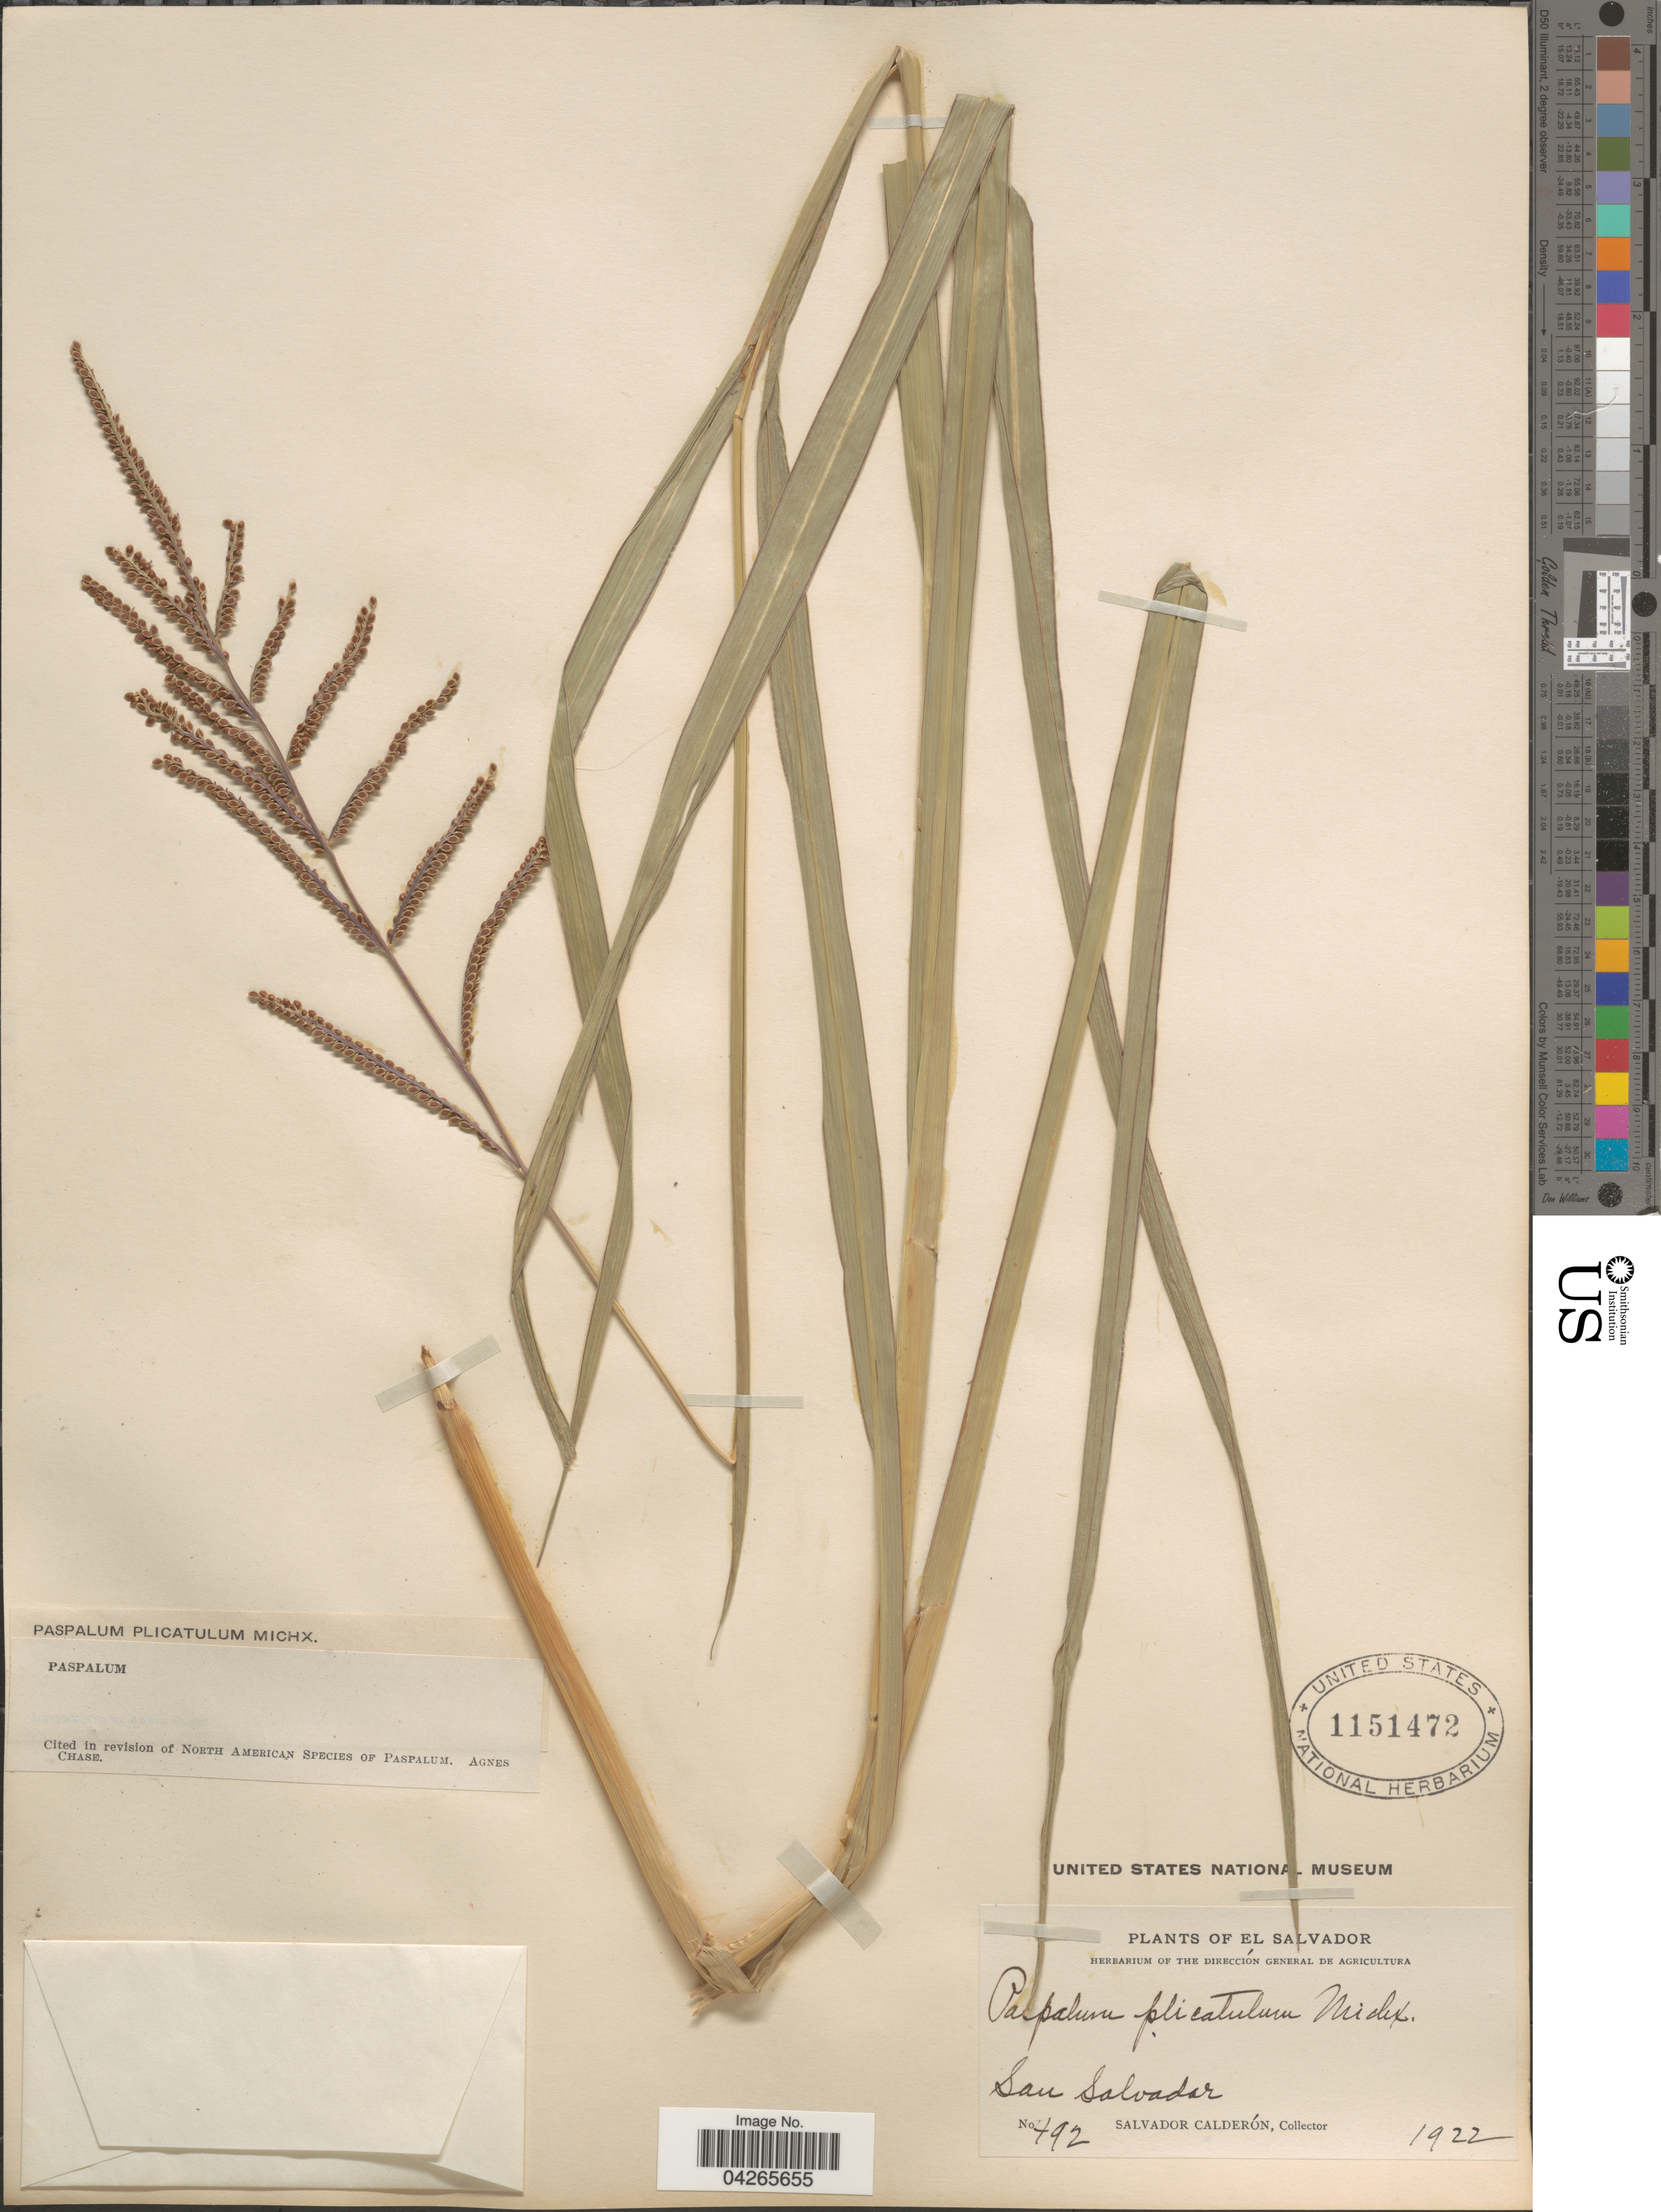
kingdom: Plantae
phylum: Tracheophyta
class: Liliopsida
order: Poales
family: Poaceae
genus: Paspalum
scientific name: Paspalum plicatulum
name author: Michx.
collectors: S. Calderón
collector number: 492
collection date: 1922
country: El Salvador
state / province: San Salvador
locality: San Salvador.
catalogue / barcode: US 1151472